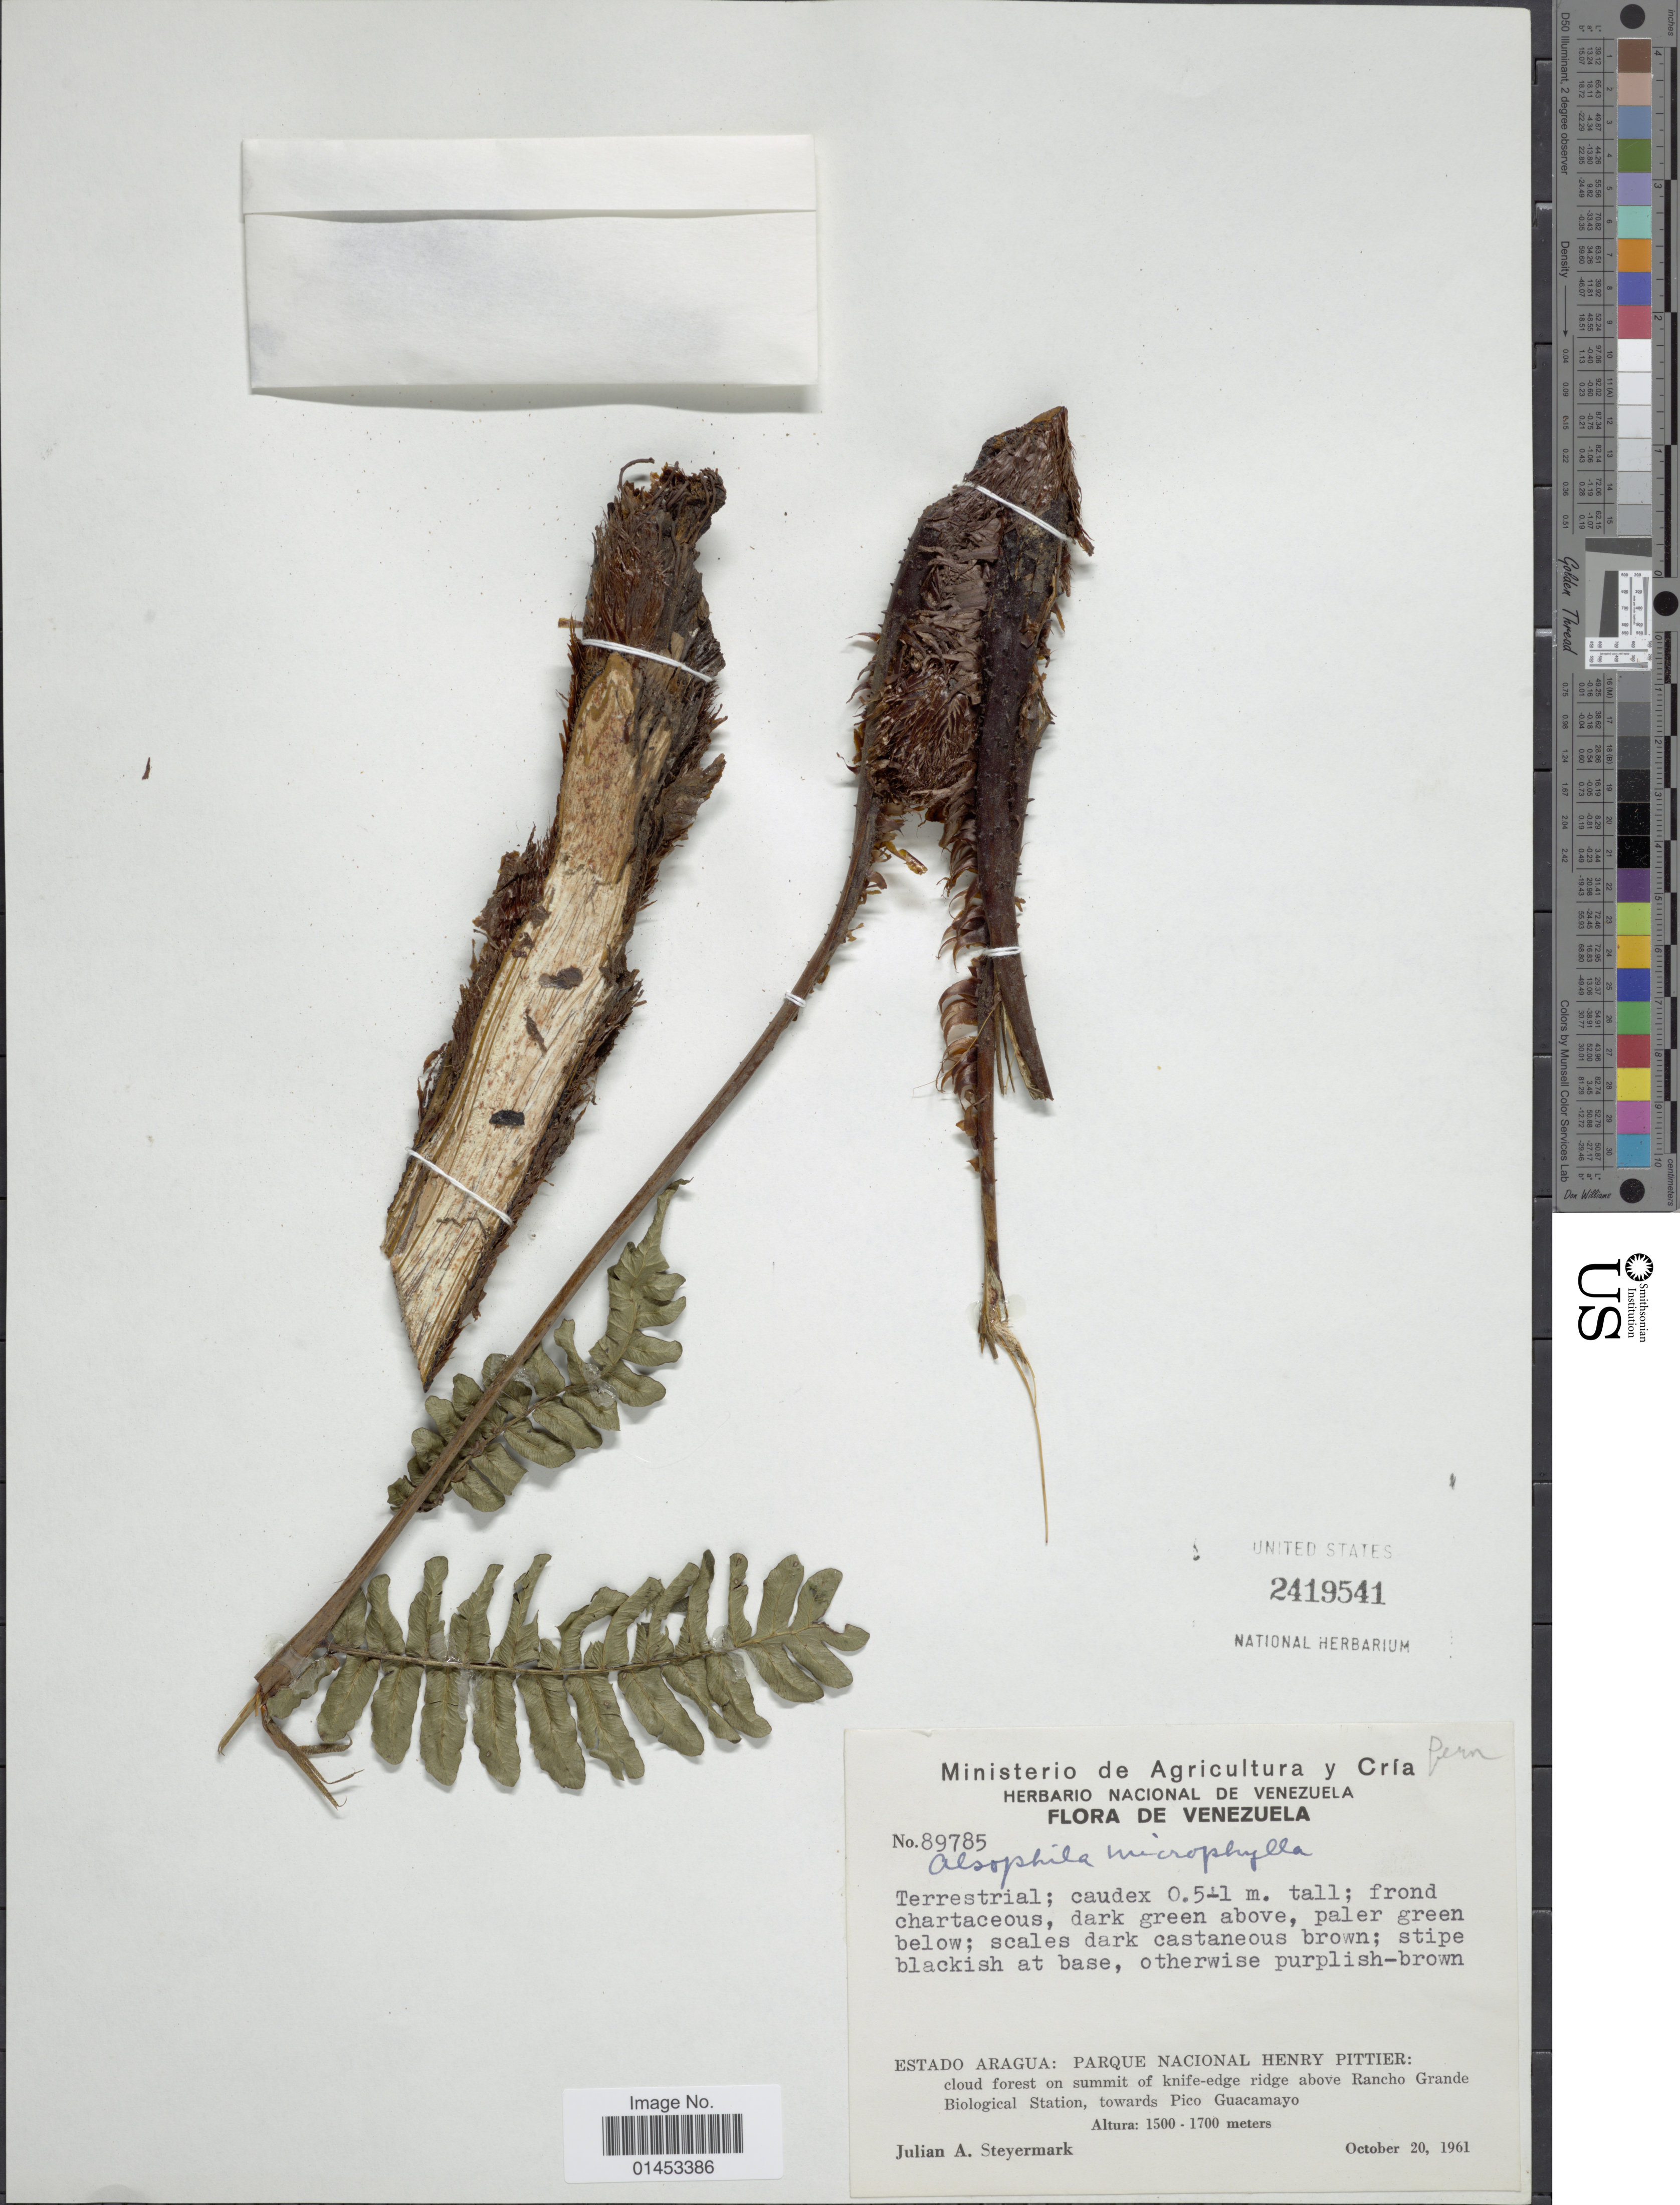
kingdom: Plantae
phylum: Tracheophyta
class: Polypodiopsida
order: Cyatheales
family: Cyatheaceae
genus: Cyathea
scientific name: Cyathea sp.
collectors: J. Steyermark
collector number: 89785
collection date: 1961-10-20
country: Venezuela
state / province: Aragua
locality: Estado Aragua: Cloud forest on summit of knife-edge ridge above Rancho Grande Biological Station towards Pico Guacamayo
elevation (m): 1500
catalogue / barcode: US 2419541